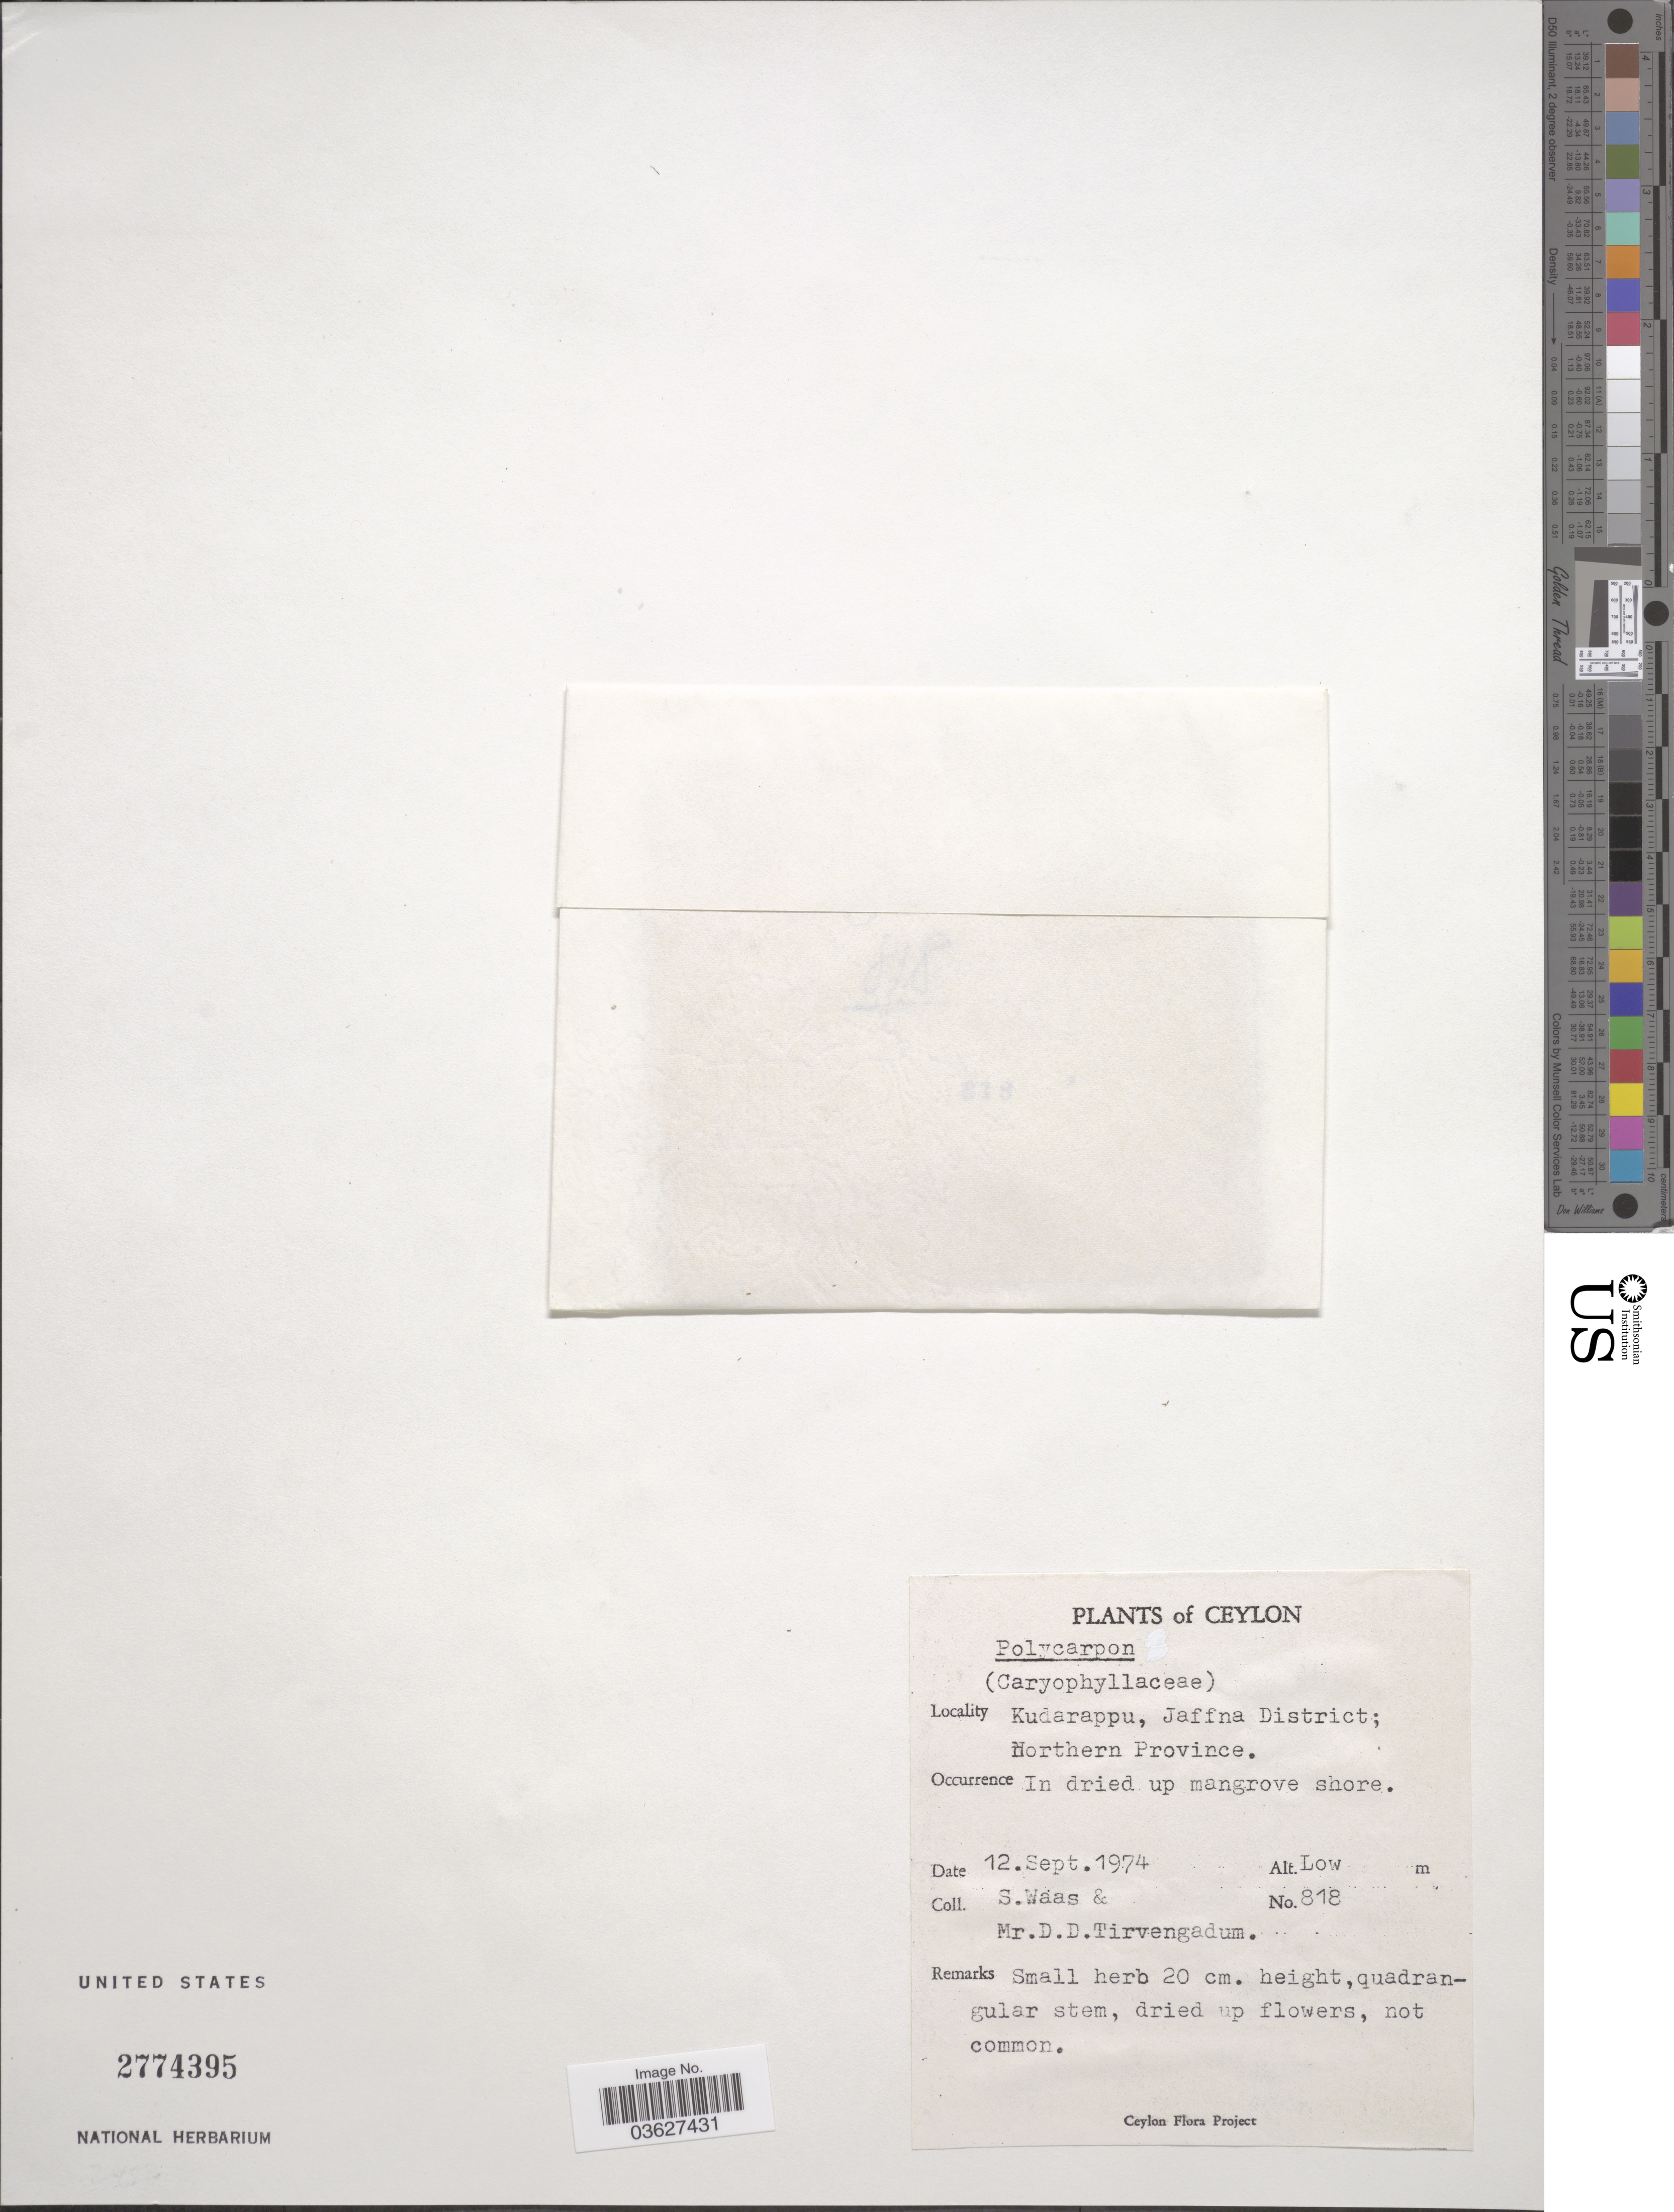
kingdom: Plantae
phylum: Tracheophyta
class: Magnoliopsida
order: Caryophyllales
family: Caryophyllaceae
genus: Polycarpon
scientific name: Polycarpon sp.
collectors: S. Waas & D. Tirvengadum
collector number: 818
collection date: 1974-09-12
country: Sri Lanka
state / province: Northern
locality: Ceylon. Kudarappu, Jaffna District.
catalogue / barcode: US 2774395